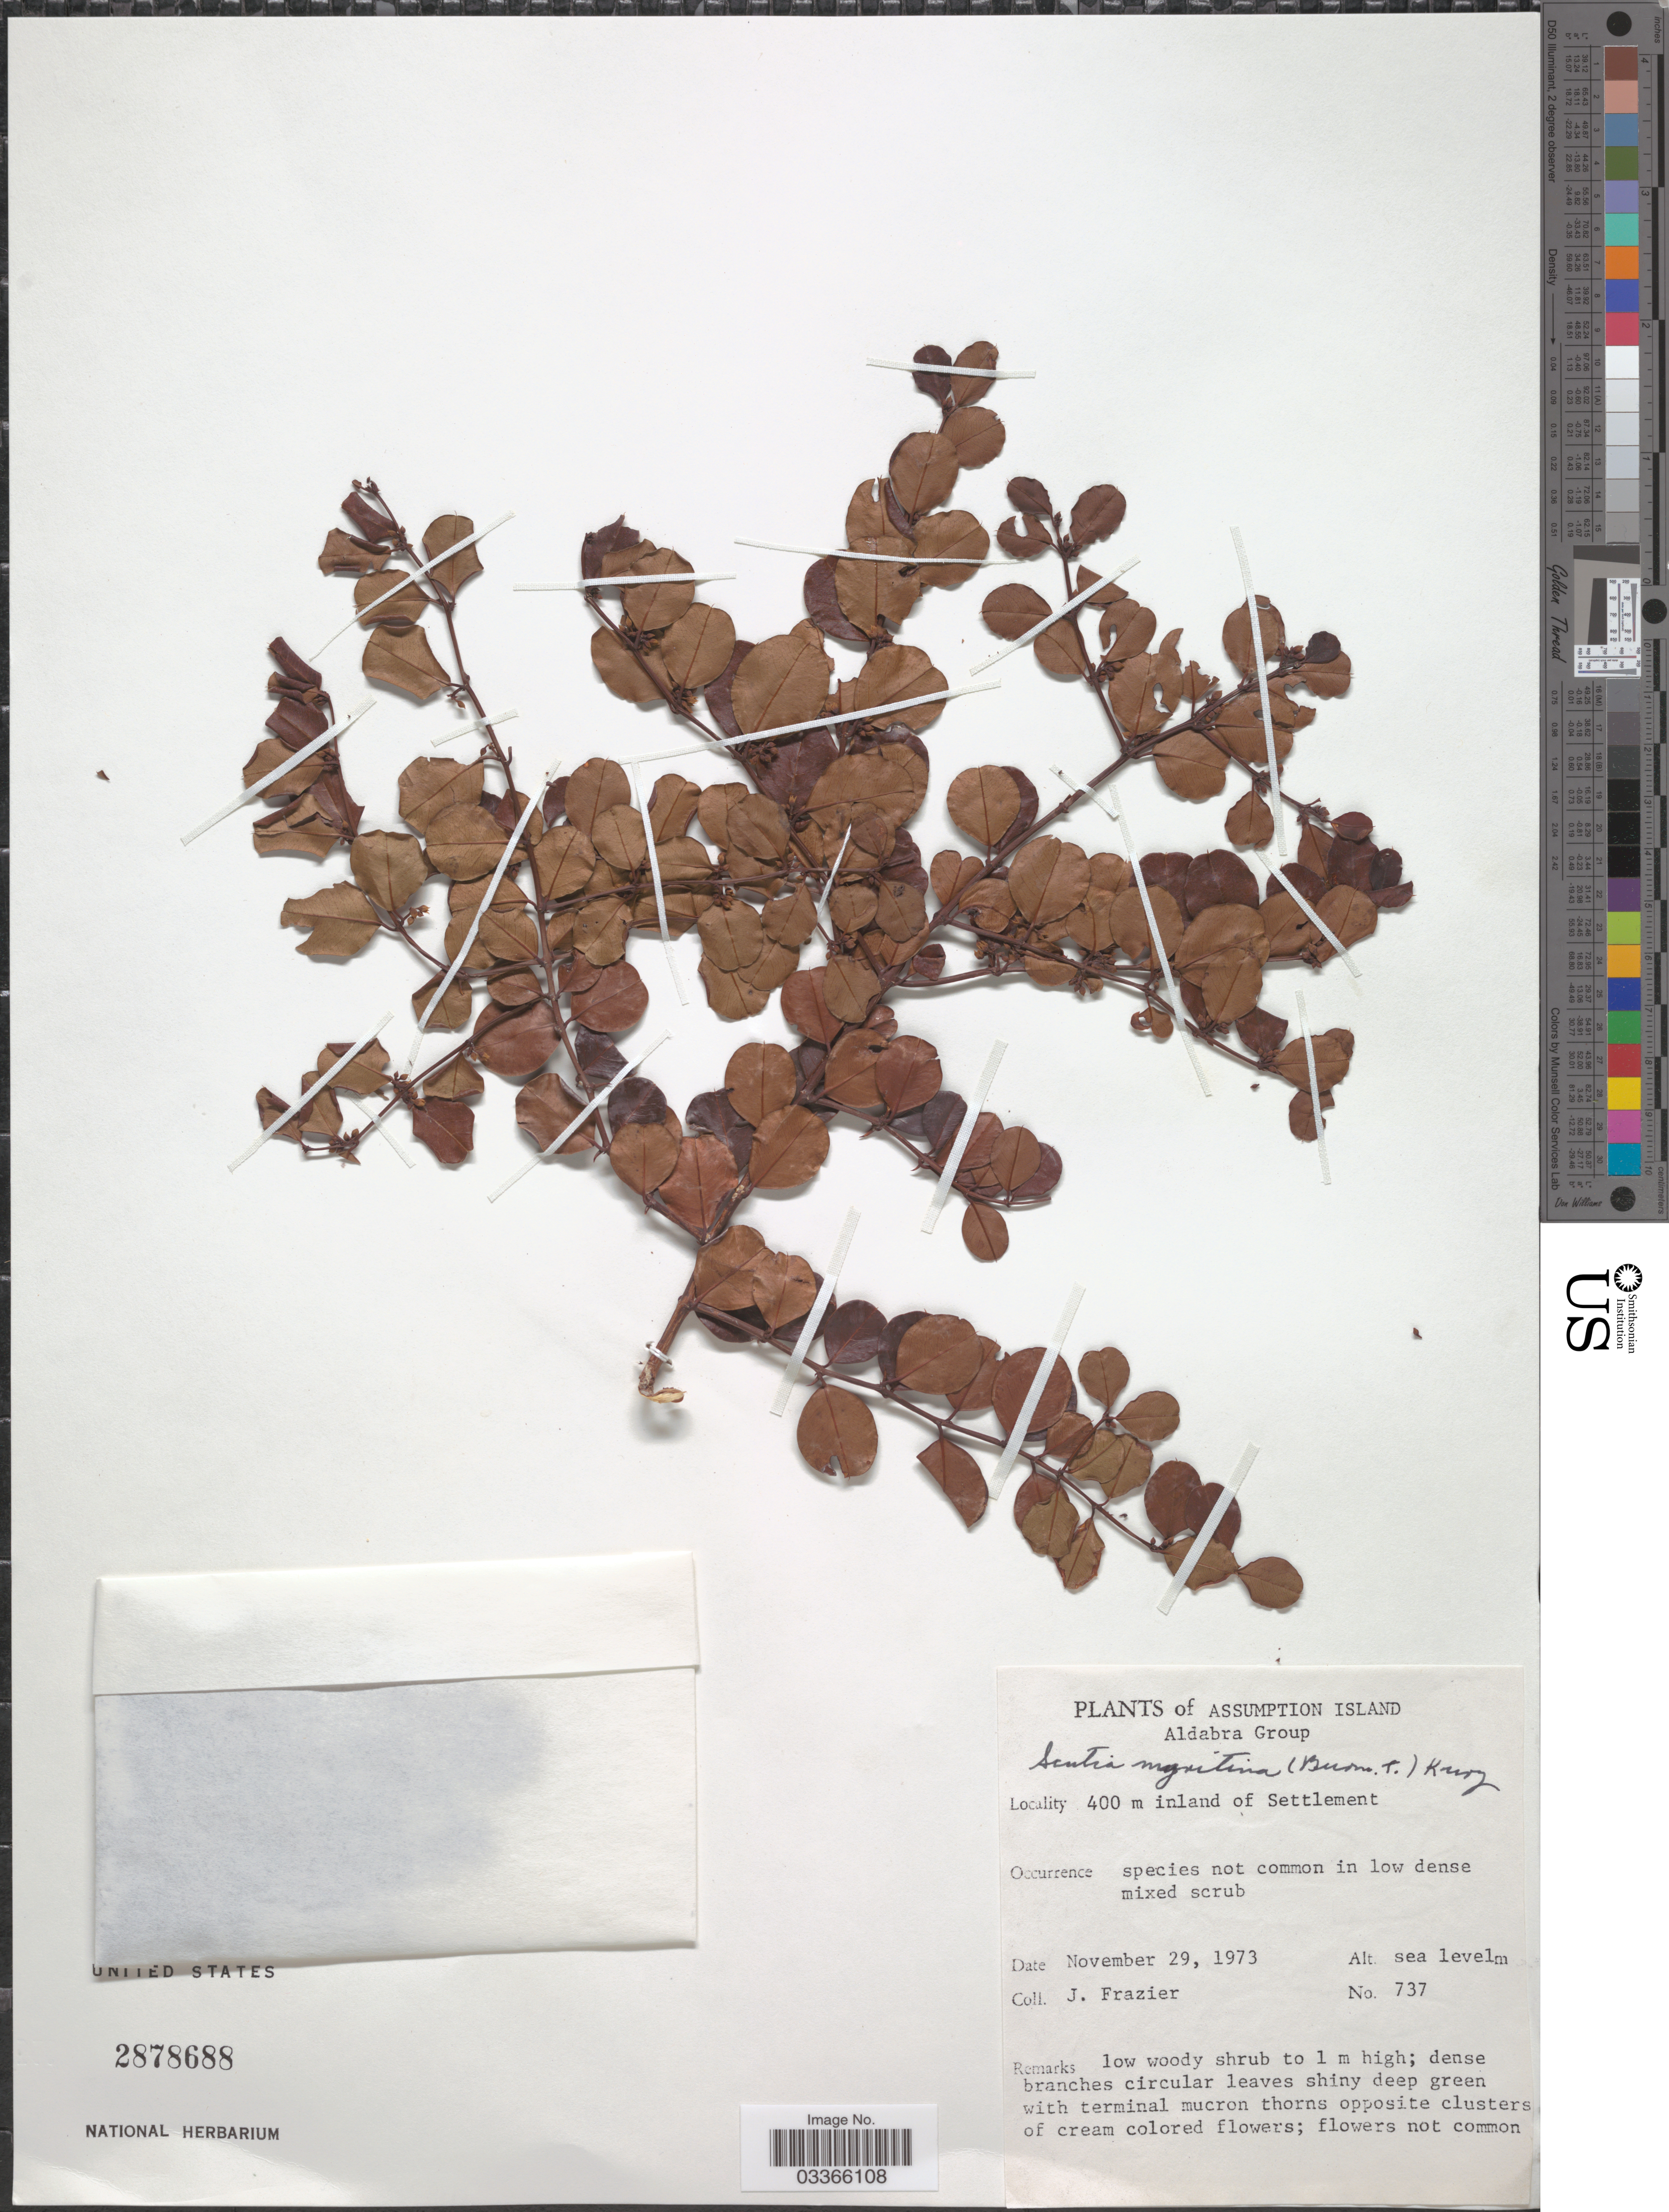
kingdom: Plantae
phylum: Tracheophyta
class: Magnoliopsida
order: Rosales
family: Rhamnaceae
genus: Scutia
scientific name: Scutia myrtina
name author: (Burm. f.) Kurz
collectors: J. Frazier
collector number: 737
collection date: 1973-11-29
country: Seychelles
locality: Assumption Island, Aldabra Group, 400 m inland of Settlement.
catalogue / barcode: US 2878688